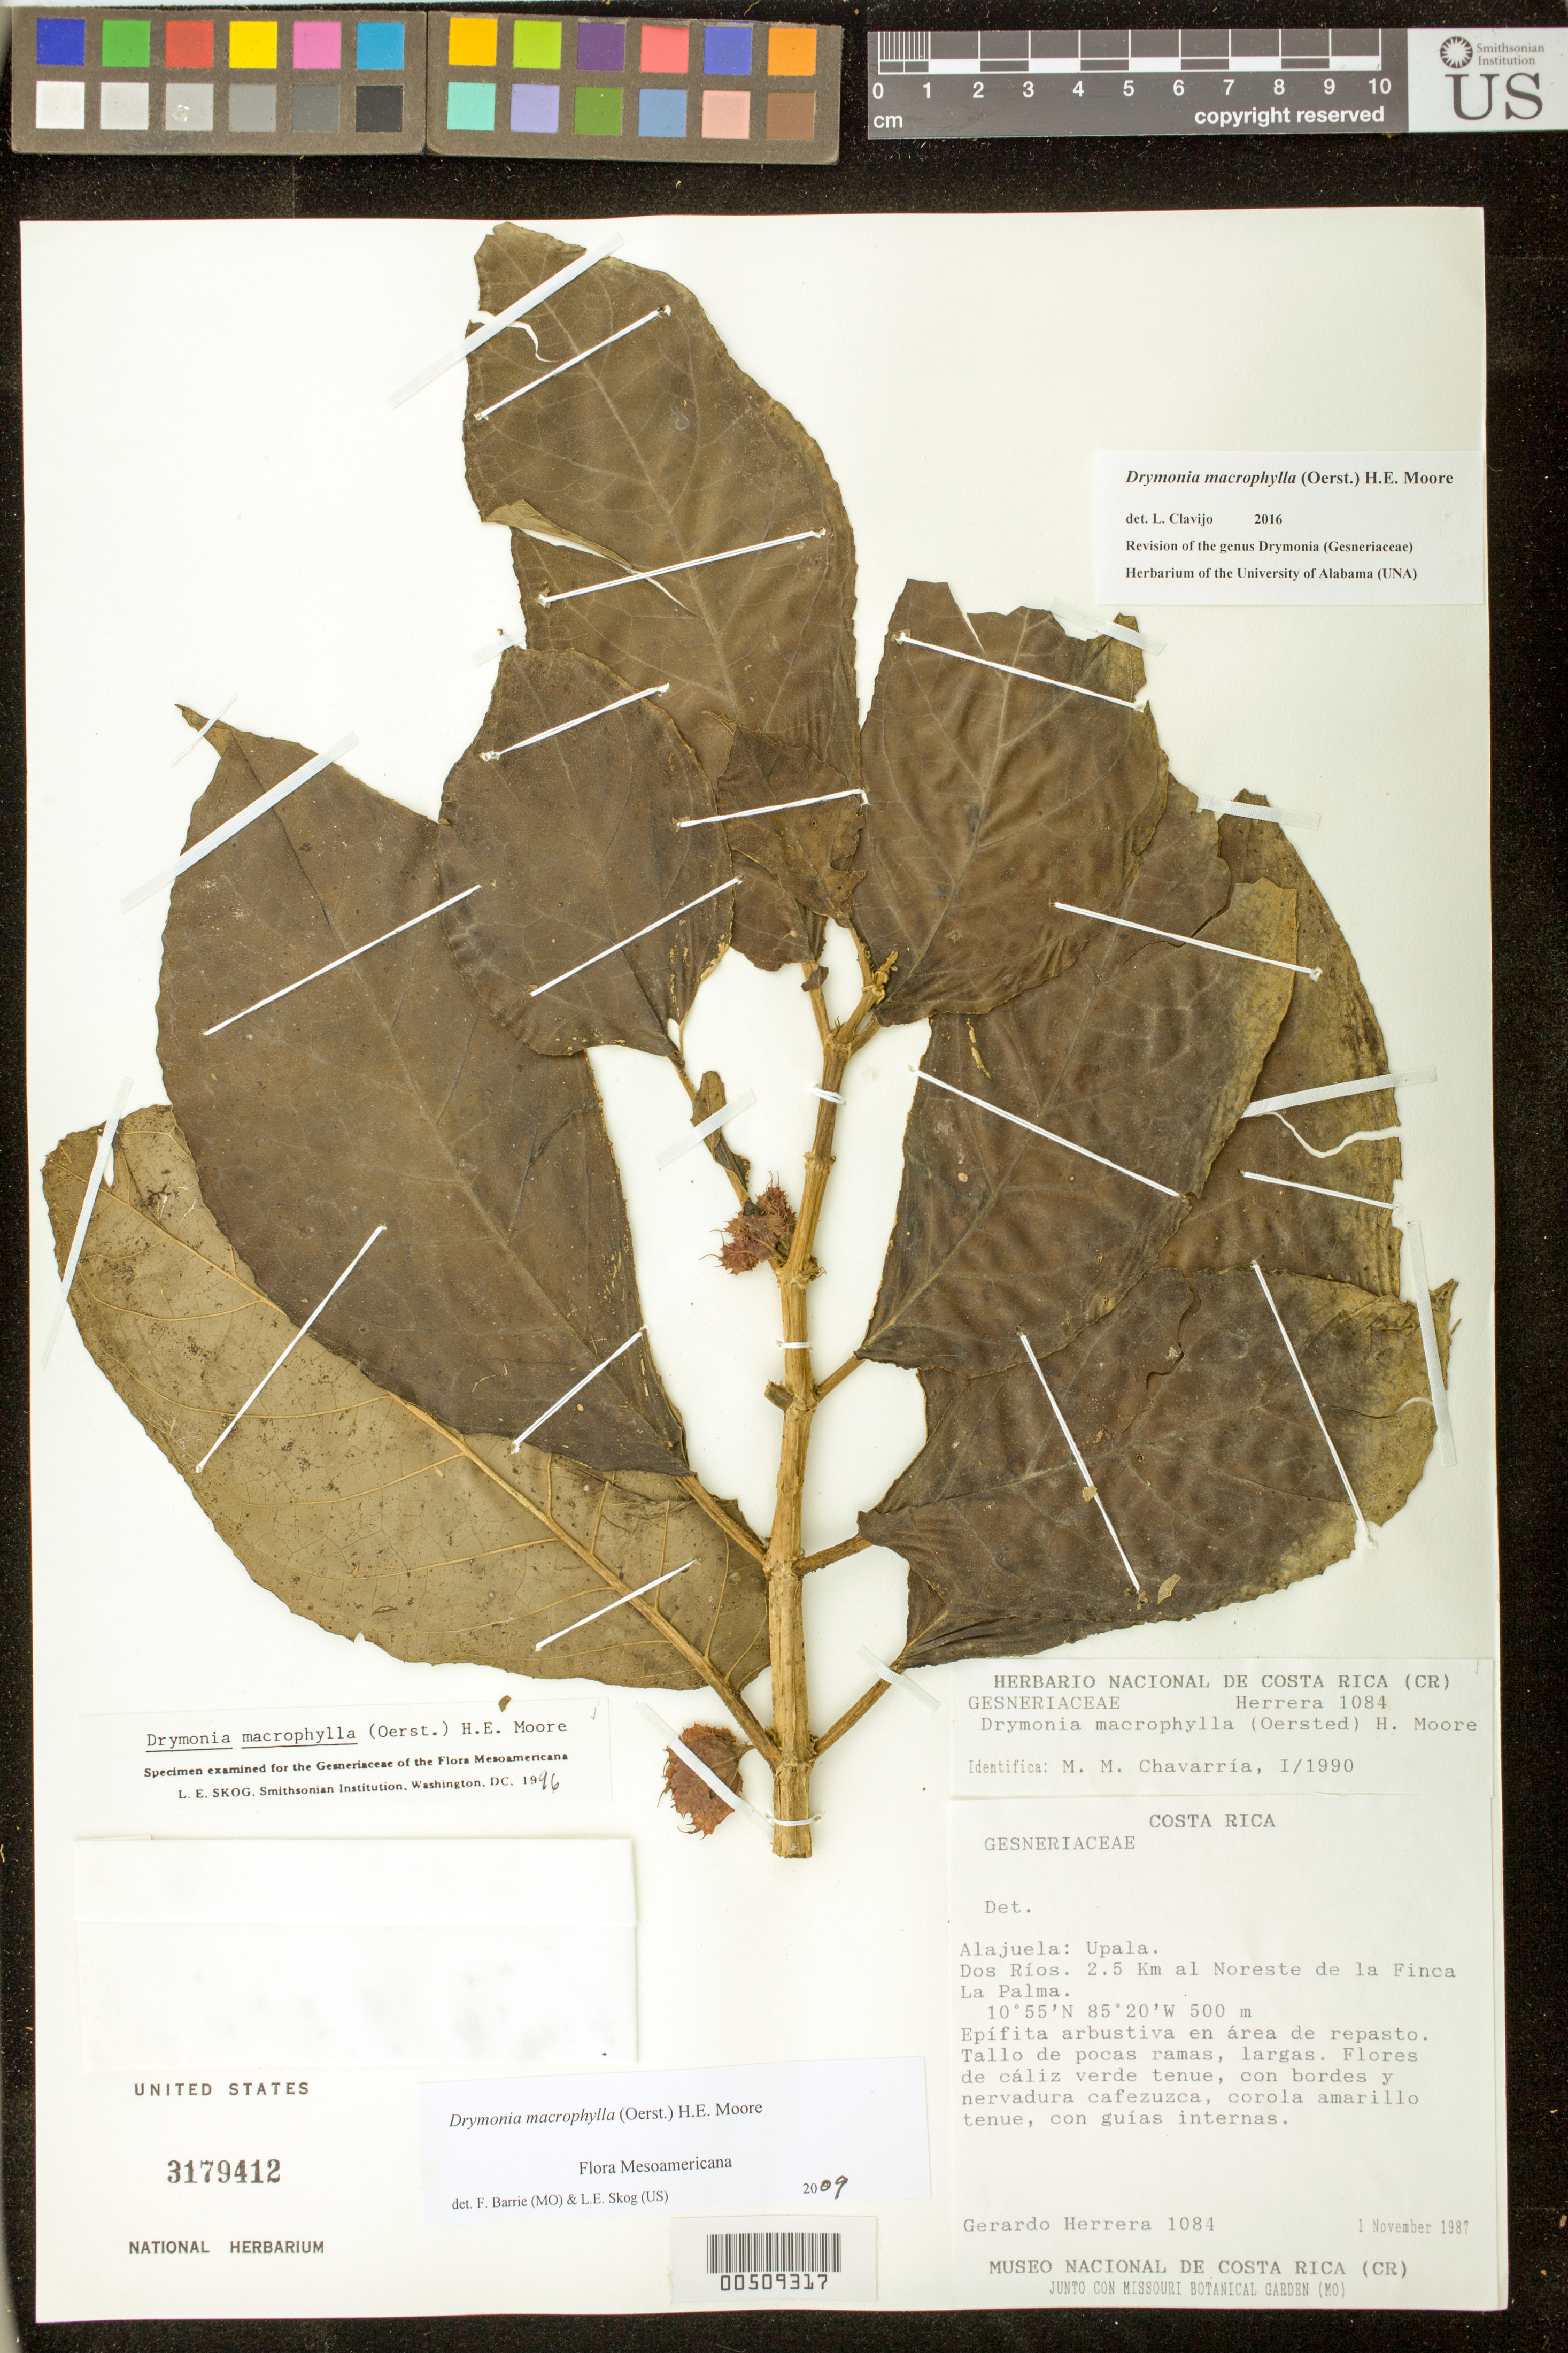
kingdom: Plantae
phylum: Tracheophyta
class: Magnoliopsida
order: Lamiales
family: Gesneriaceae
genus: Drymonia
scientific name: Drymonia macrophylla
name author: (Oerst.) H.E. Moore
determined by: Skog, Laurence E.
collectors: G. Herrera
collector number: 1084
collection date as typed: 01 Nov 1987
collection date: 1987-11-01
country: Costa Rica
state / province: Alajuela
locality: Upala. Dos Ríos. 2.5 km al Noreste de la Finca La Palma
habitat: en área de repasto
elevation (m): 500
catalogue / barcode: US 3179412